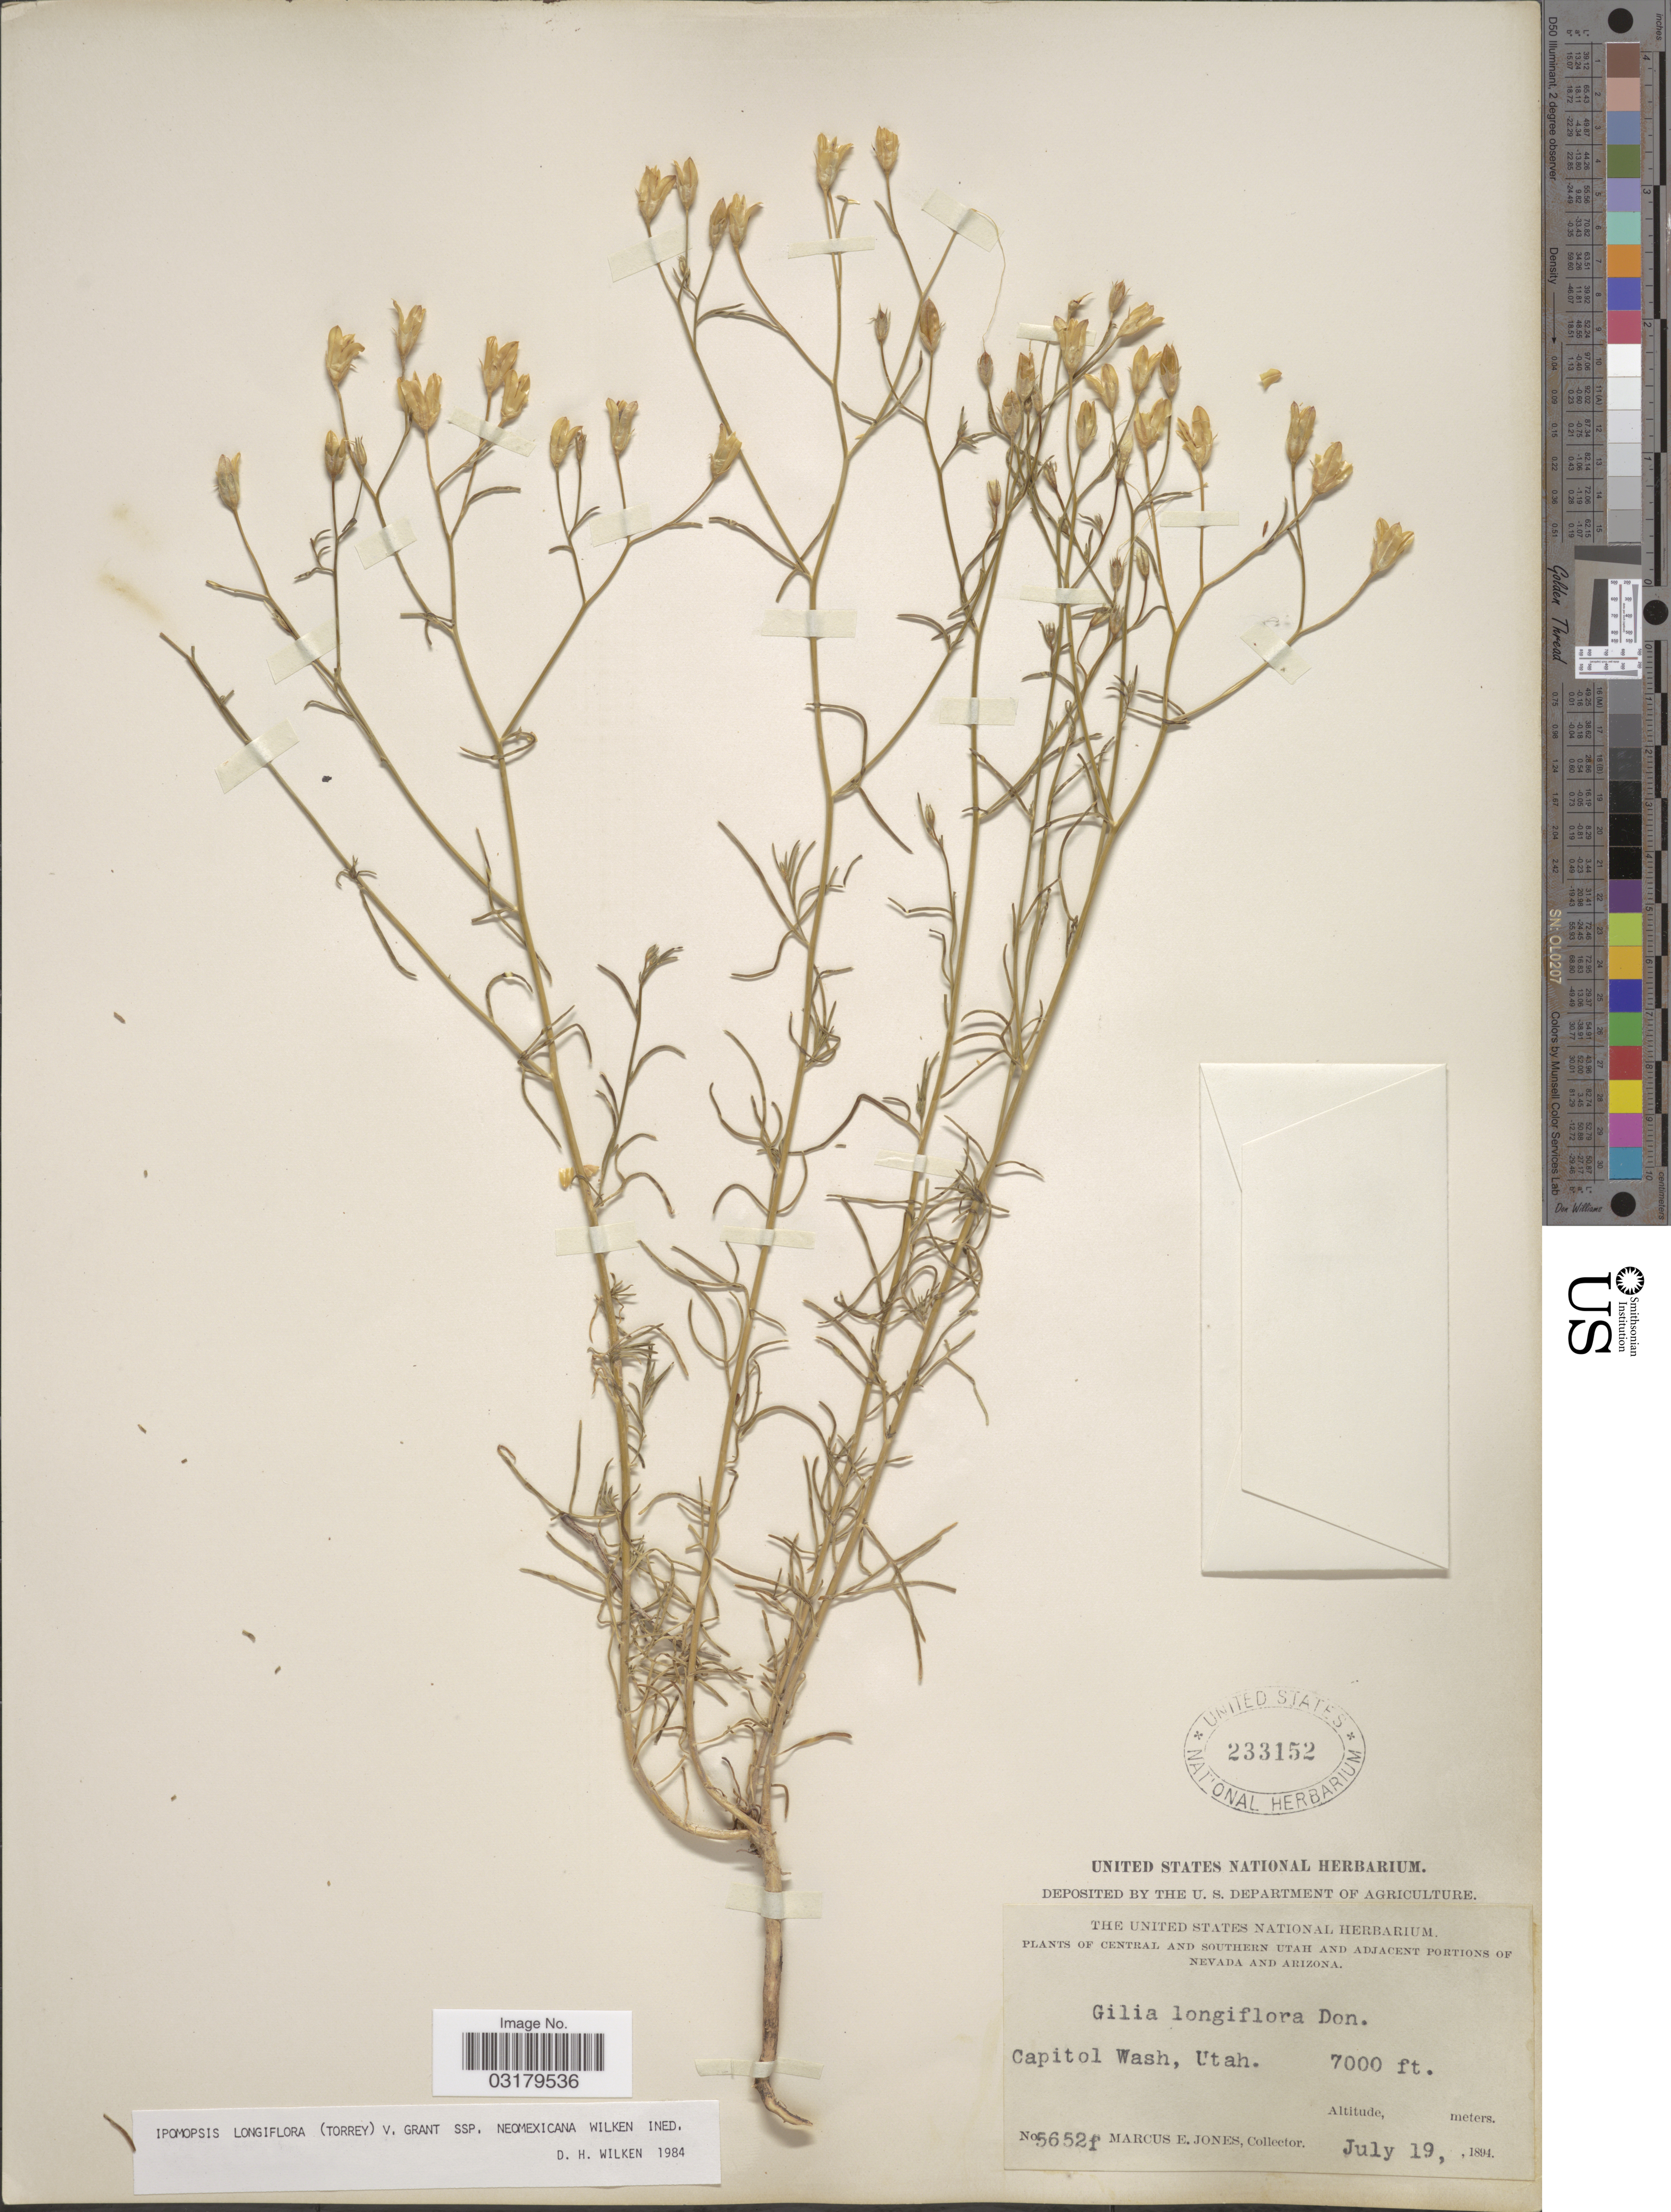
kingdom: Plantae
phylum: Tracheophyta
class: Magnoliopsida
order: Ericales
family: Polemoniaceae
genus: Ipomopsis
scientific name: Ipomopsis longiflora subsp. neomexicana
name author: (Torr.) V.E. Grant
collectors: M. E. Jones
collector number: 5652f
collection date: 1894-07-19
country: United States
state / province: Utah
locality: Capitol Wash.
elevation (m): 2134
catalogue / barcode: US 233152